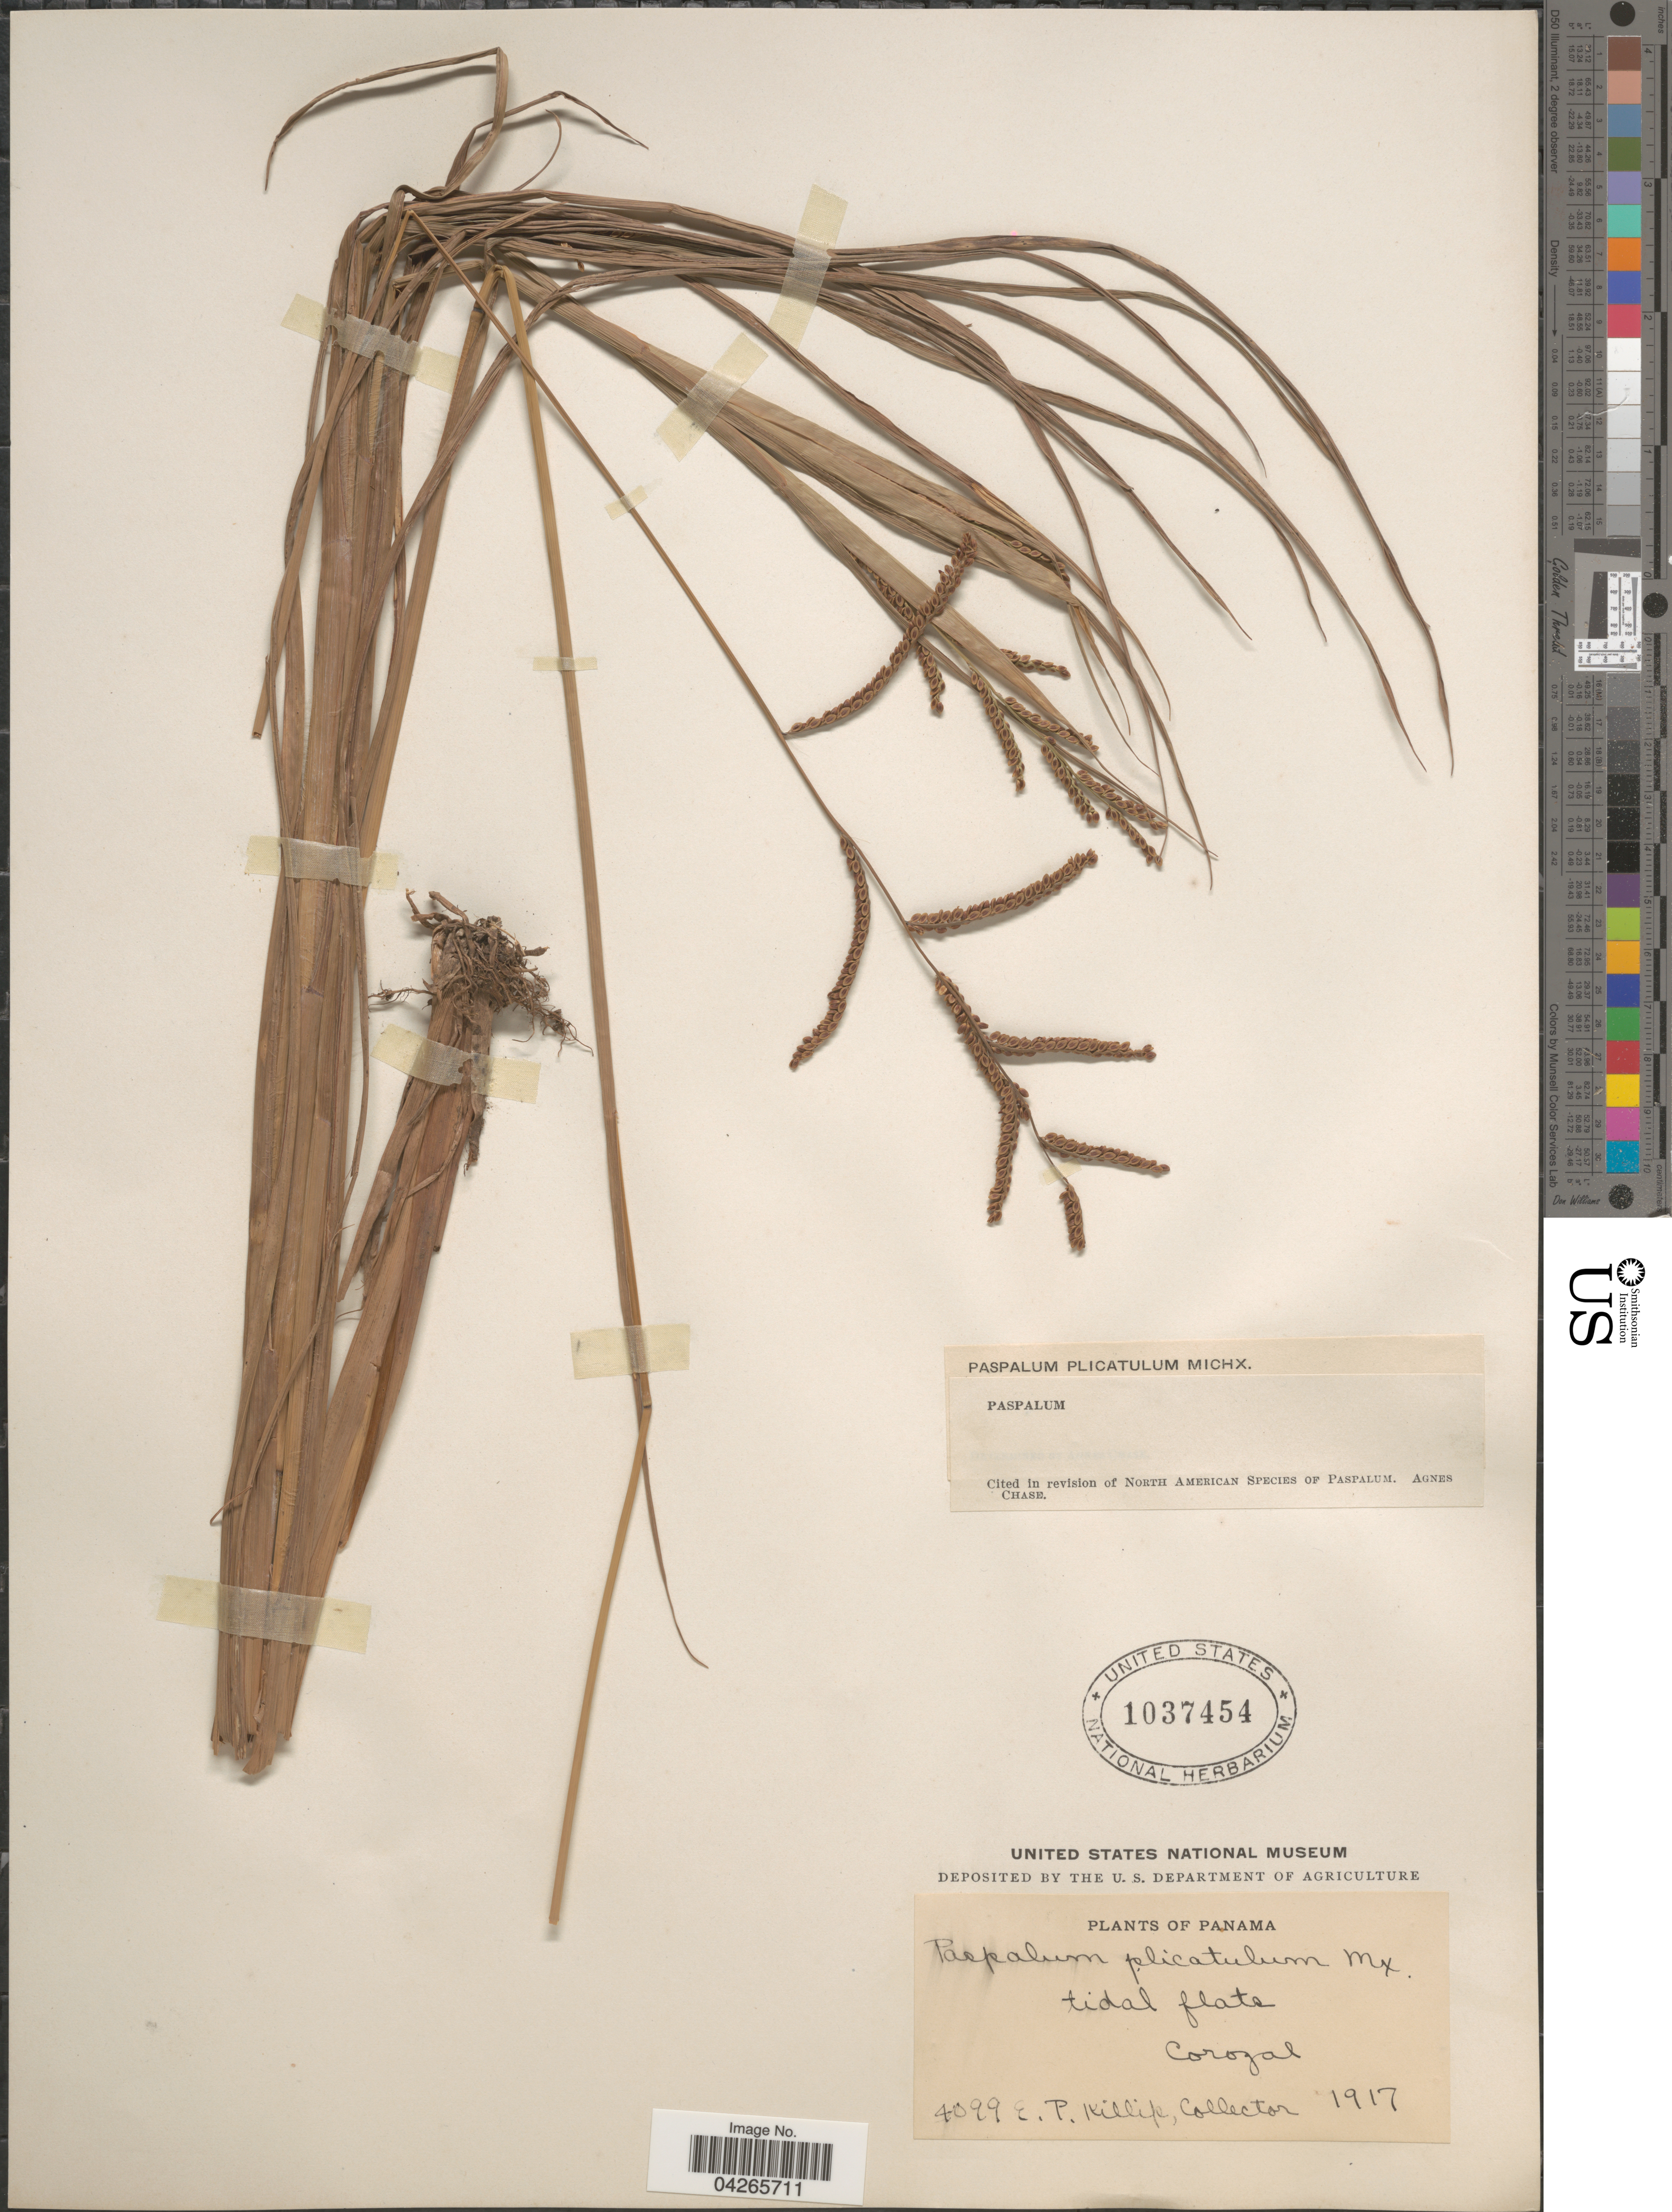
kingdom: Plantae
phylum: Tracheophyta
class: Liliopsida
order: Poales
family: Poaceae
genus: Paspalum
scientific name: Paspalum plicatulum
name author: Michx.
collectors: E. P. Killip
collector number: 4099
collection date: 1917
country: Panama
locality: Tidal flats, Corozal.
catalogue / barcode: US 1037454